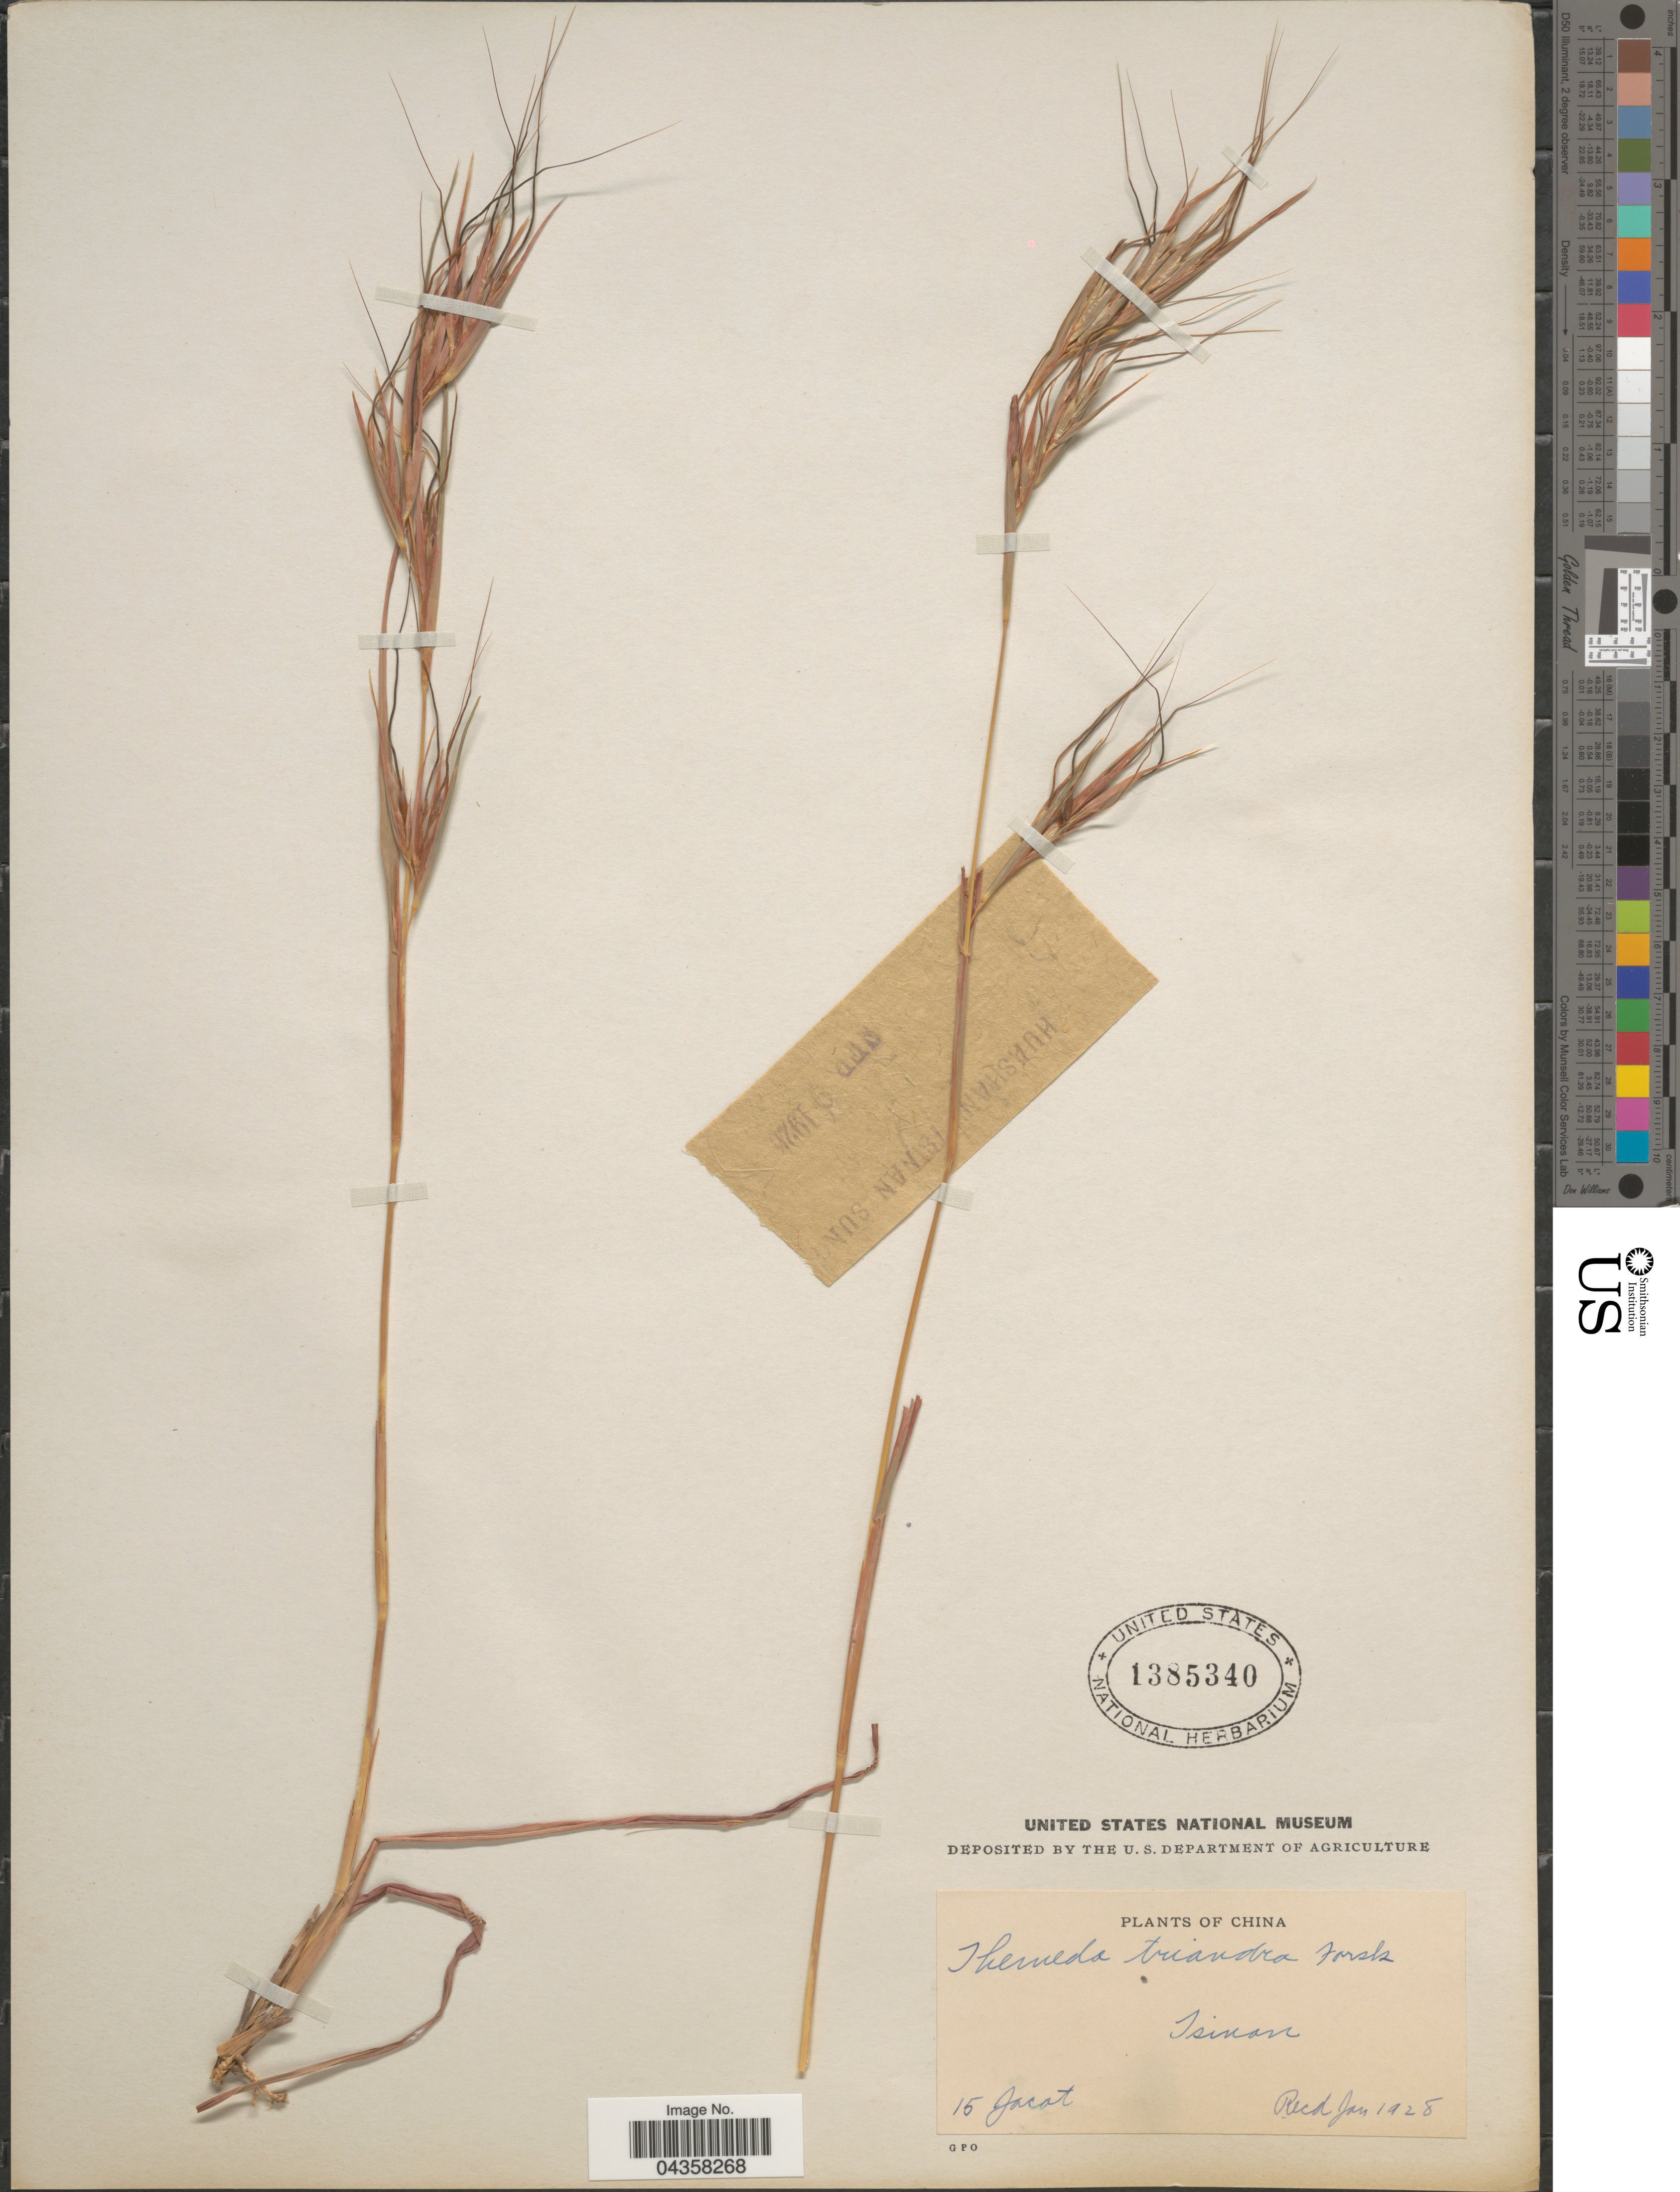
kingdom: Plantae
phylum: Tracheophyta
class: Liliopsida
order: Poales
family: Poaceae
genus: Themeda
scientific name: Themeda triandra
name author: Forssk.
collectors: Jacot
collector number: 15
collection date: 1928-01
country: China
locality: Tsinan.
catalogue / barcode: US 1385340